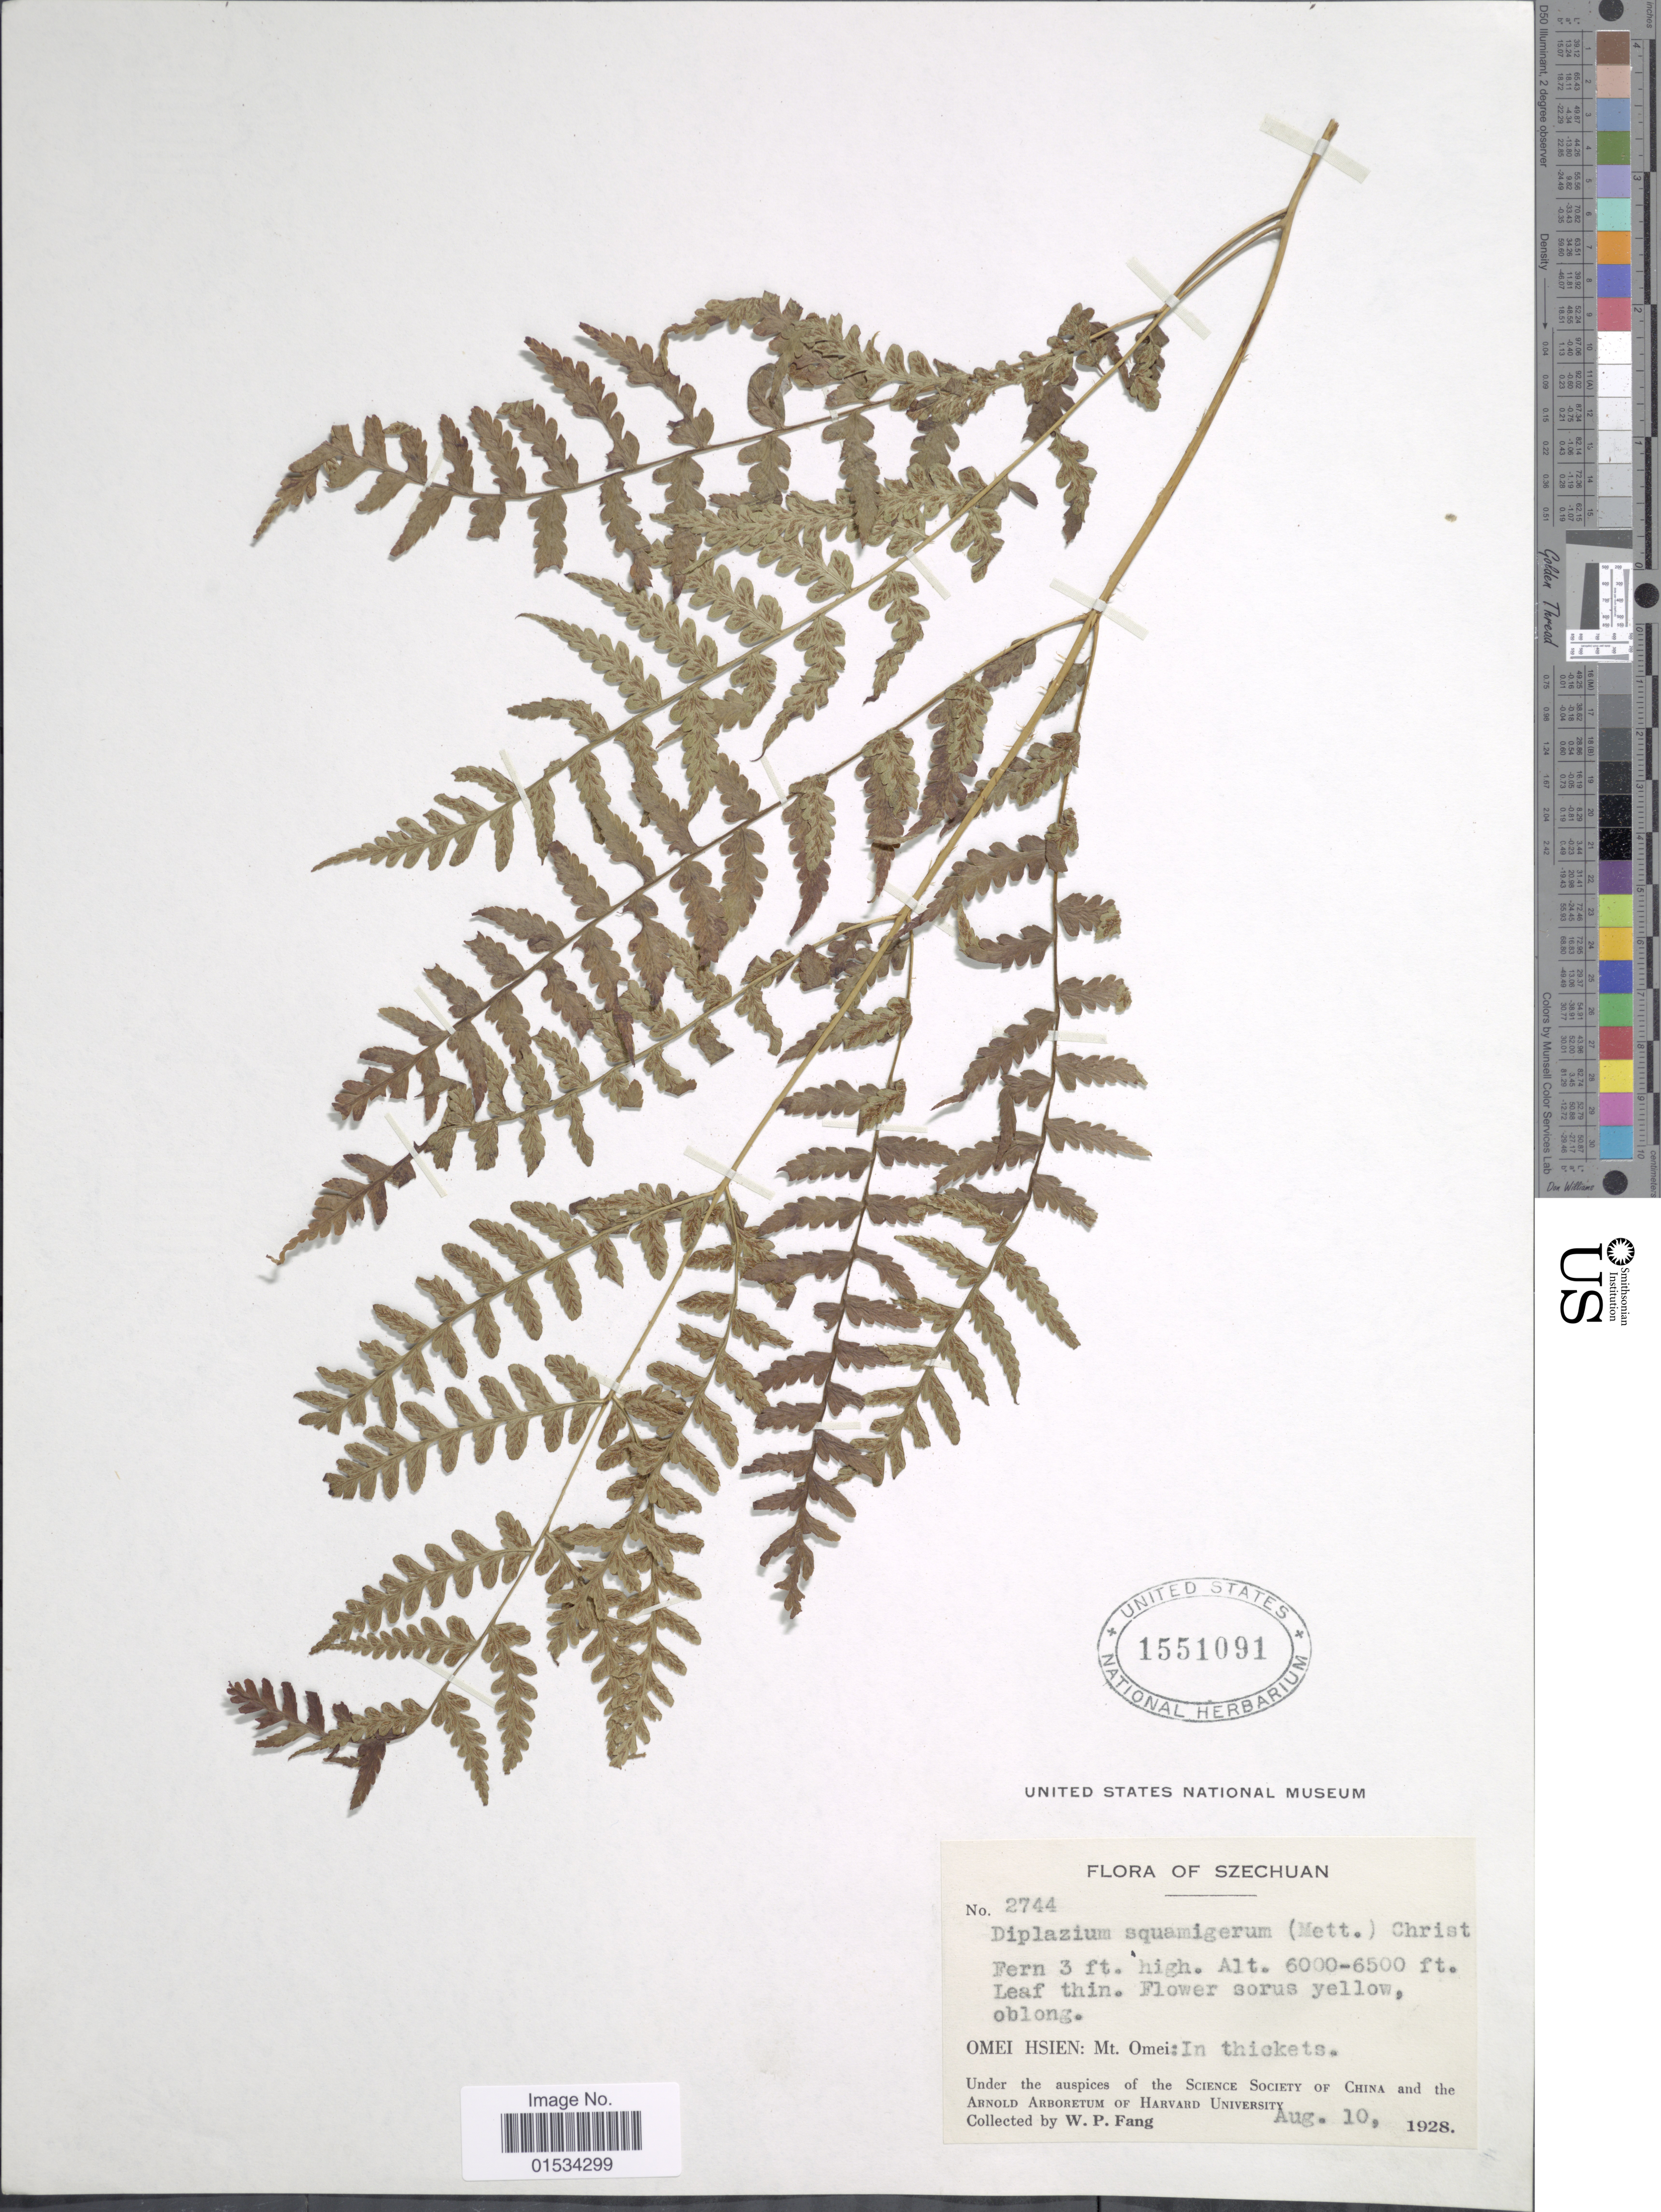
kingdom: Plantae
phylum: Tracheophyta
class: Polypodiopsida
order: Polypodiales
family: Athyriaceae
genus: Diplazium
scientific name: Diplazium squamigerum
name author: (Mett.) Christ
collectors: W. P. Fang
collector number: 2744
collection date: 1928-08-10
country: China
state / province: Sichuan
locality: Szechuan, Omei Hsien : Mt. Omei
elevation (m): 183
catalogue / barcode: US 1551091